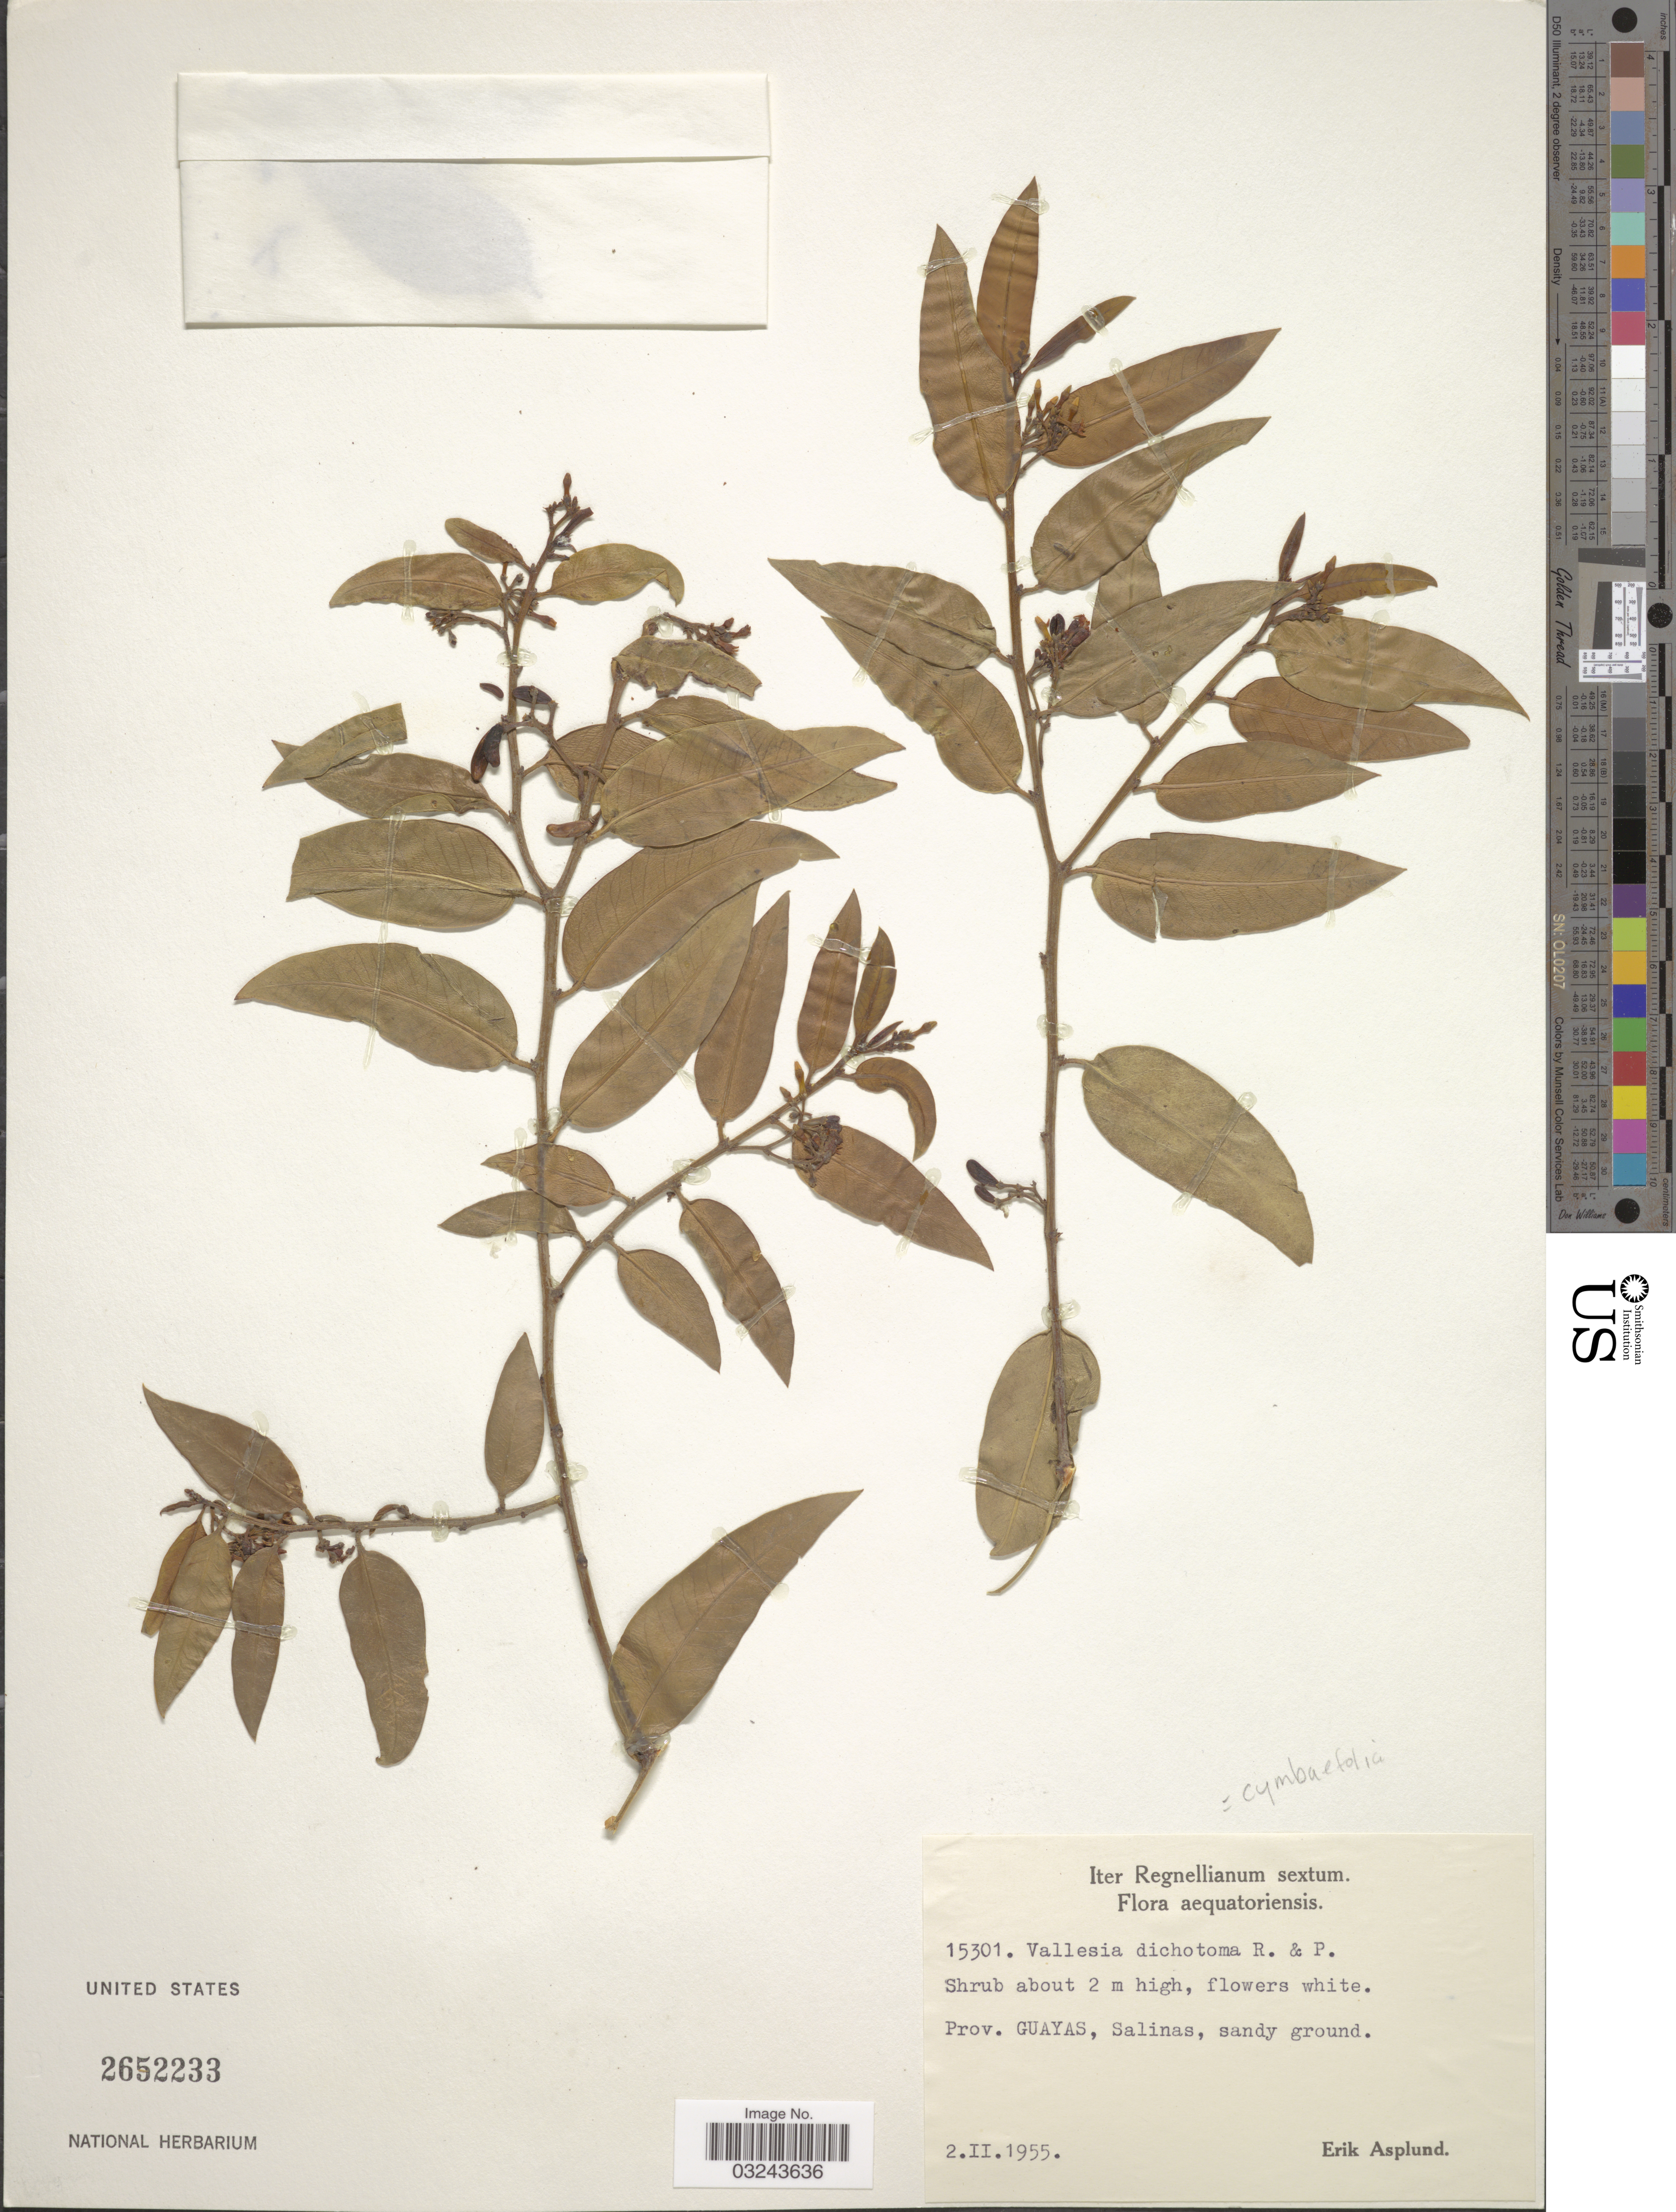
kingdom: Plantae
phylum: Tracheophyta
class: Magnoliopsida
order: Gentianales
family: Apocynaceae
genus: Vallesia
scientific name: Vallesia cymbifolia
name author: Ortega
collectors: E. Asplund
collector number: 15301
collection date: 1955-02-02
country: Ecuador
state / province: Guayas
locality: Salinas, sandy ground.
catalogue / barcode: US 2652233